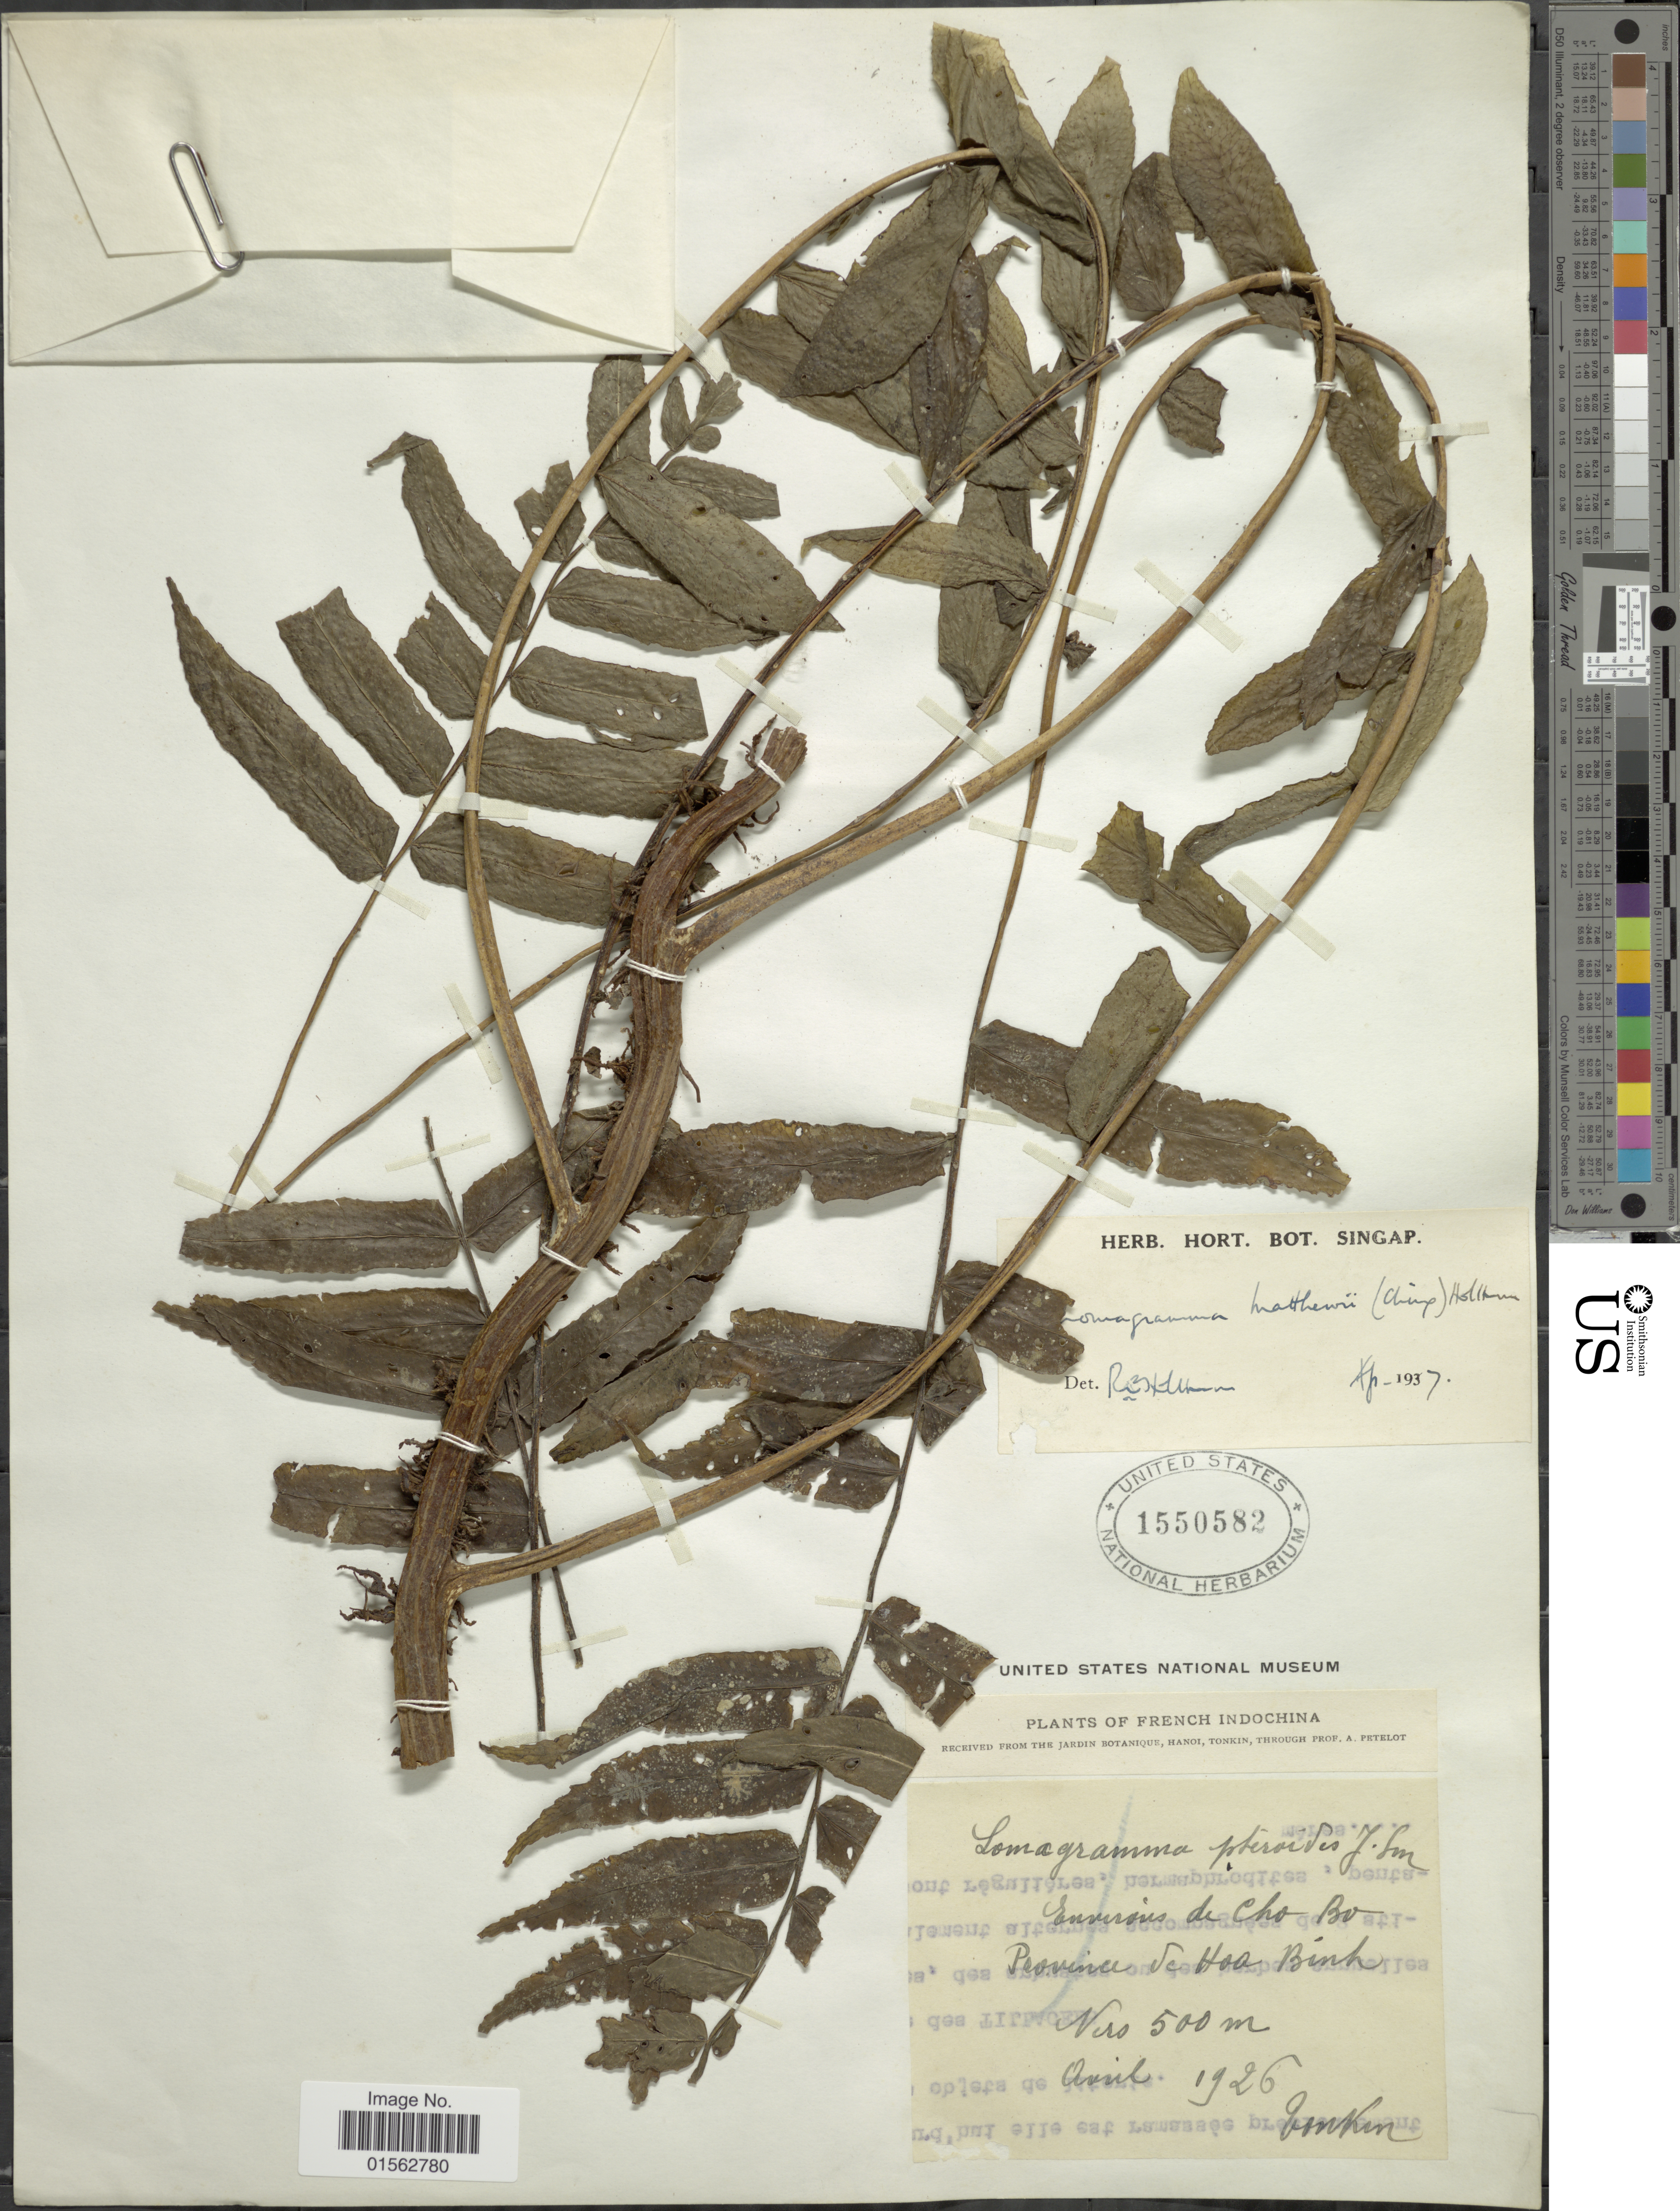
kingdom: Plantae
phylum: Tracheophyta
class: Polypodiopsida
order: Polypodiales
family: Dryopteridaceae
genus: Lomagramma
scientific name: Lomagramma mathewsii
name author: (Ching) Holttum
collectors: A. Petelot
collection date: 1926-04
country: Vietnam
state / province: Hoa Binh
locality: French Indochina, Tonkin. environs de Cho Bo, Province de Hoa Binh [interpreted]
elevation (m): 500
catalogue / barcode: US 1550582